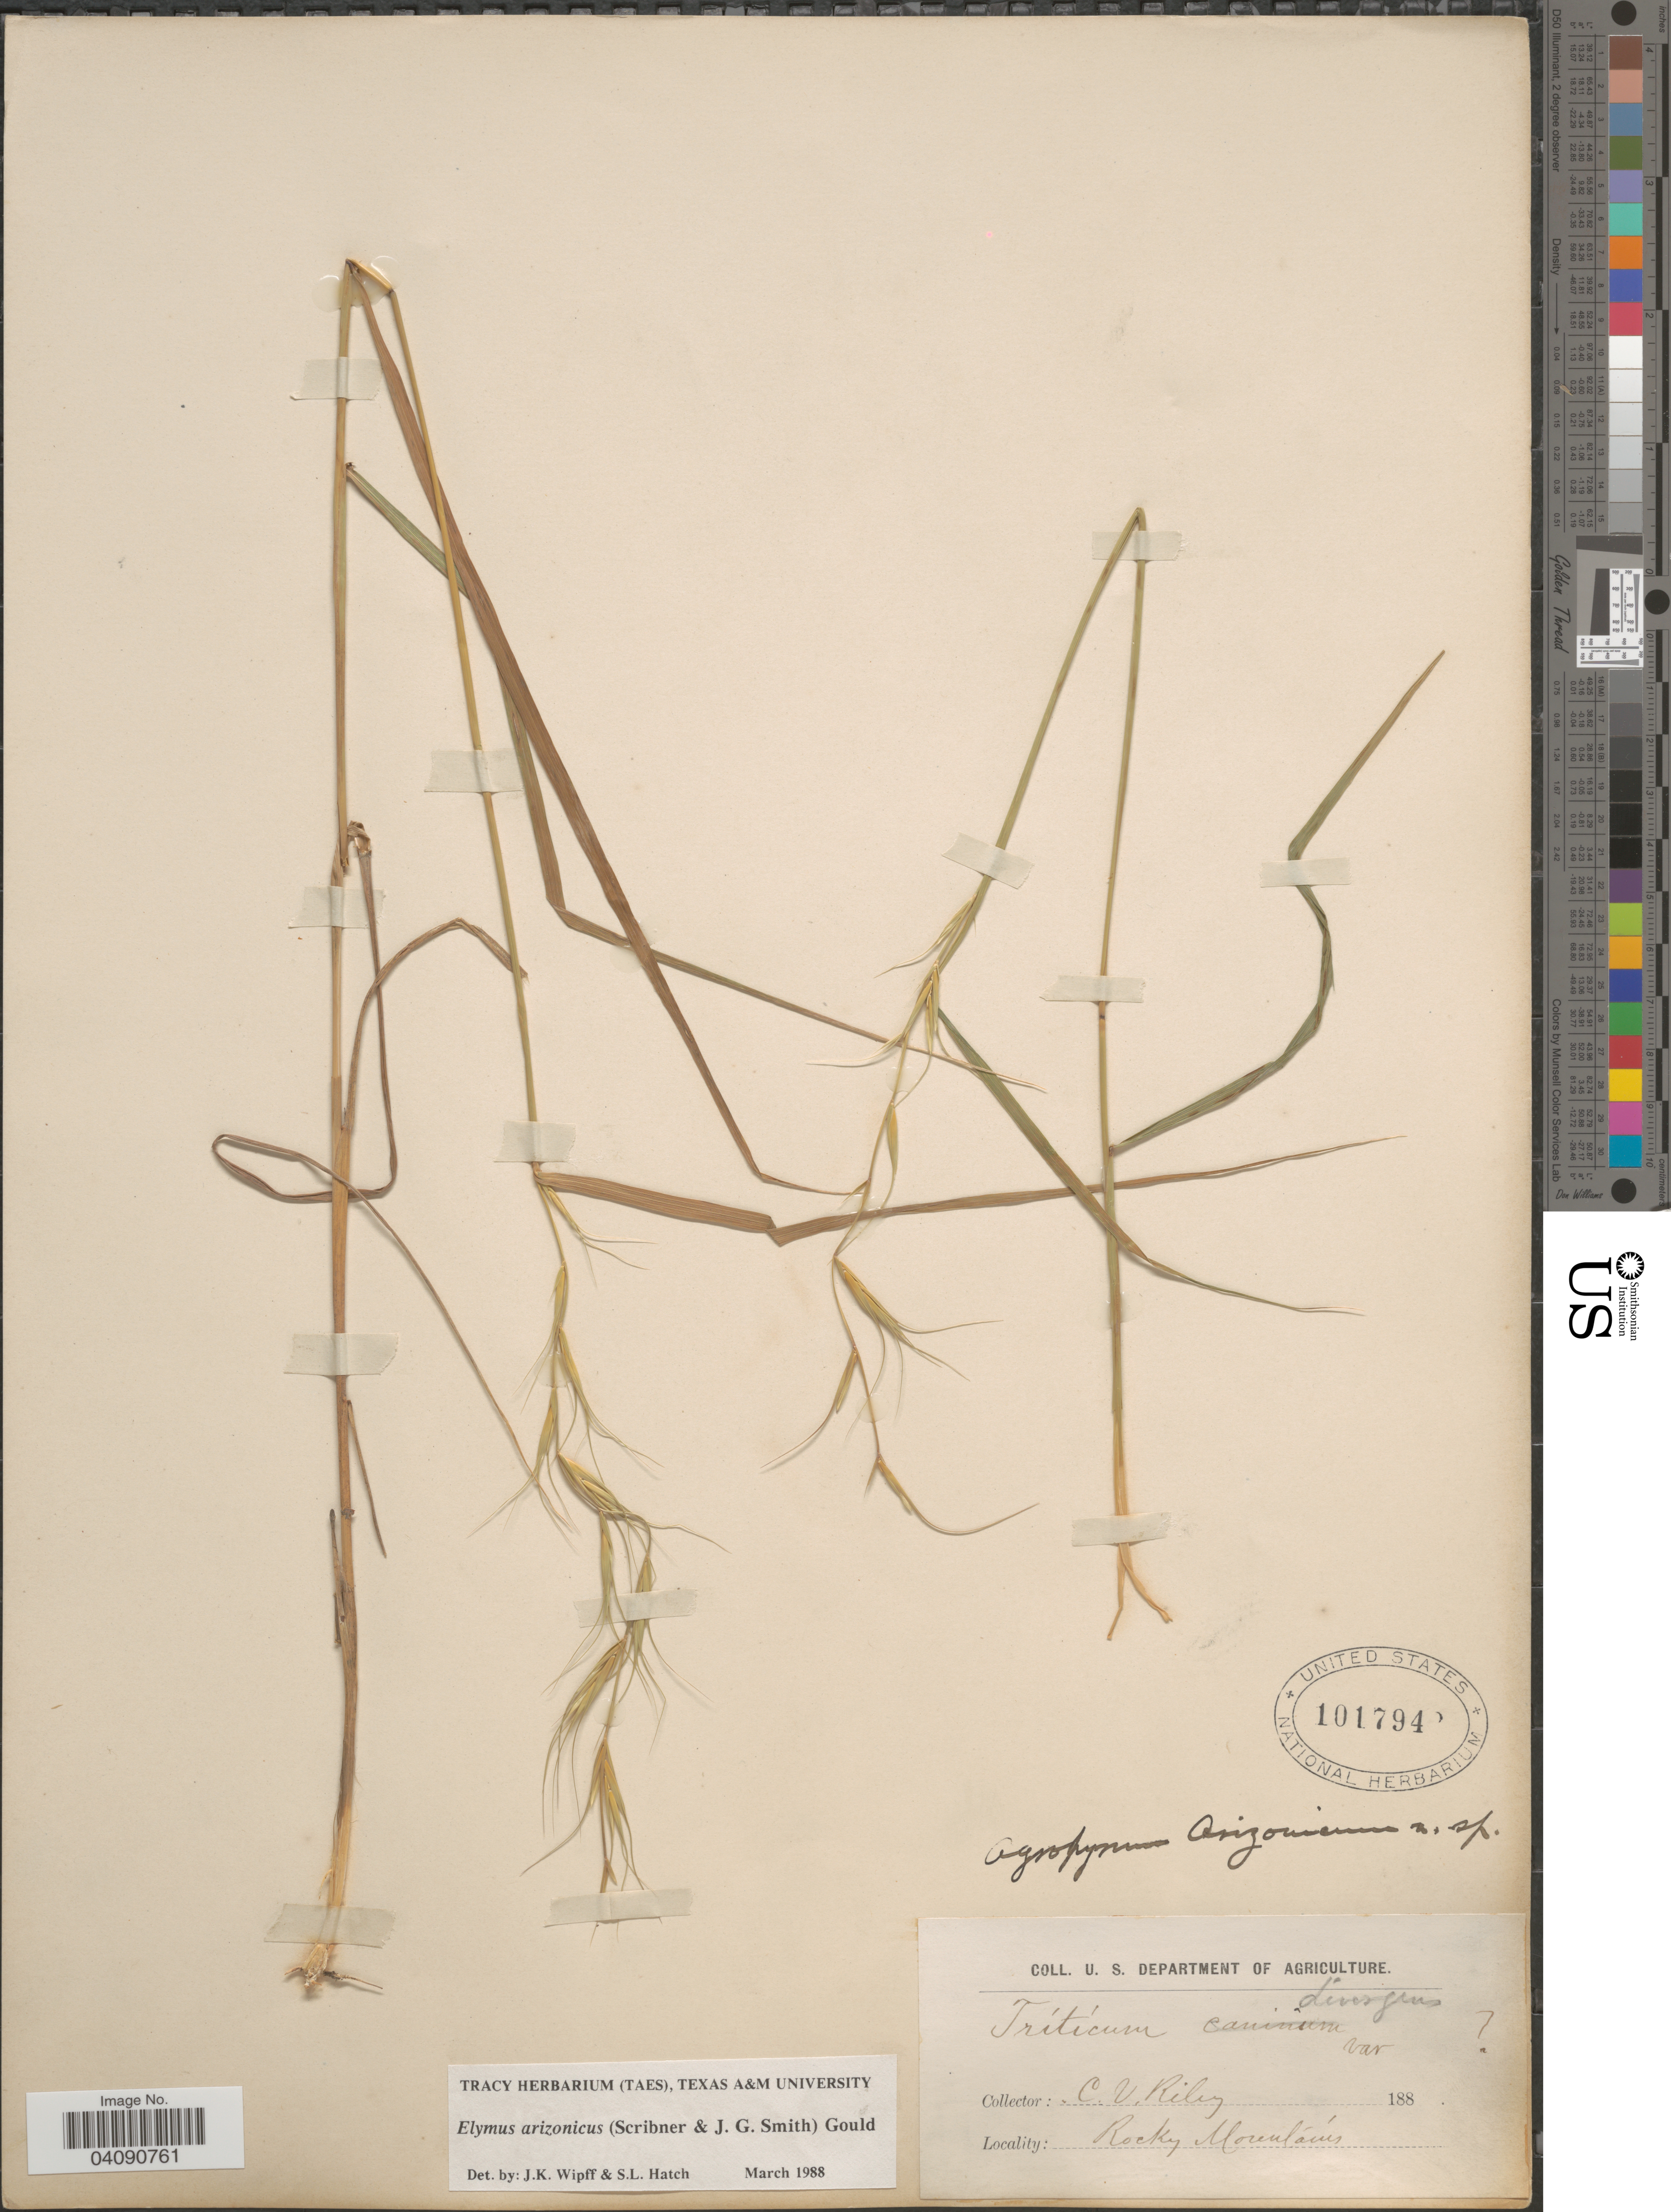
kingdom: Plantae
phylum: Tracheophyta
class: Liliopsida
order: Poales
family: Poaceae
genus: Elymus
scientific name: Elymus arizonicus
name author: (Scribn. & J.G. Sm.) Gould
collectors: C. Riley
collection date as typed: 188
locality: Rocky Mountains.